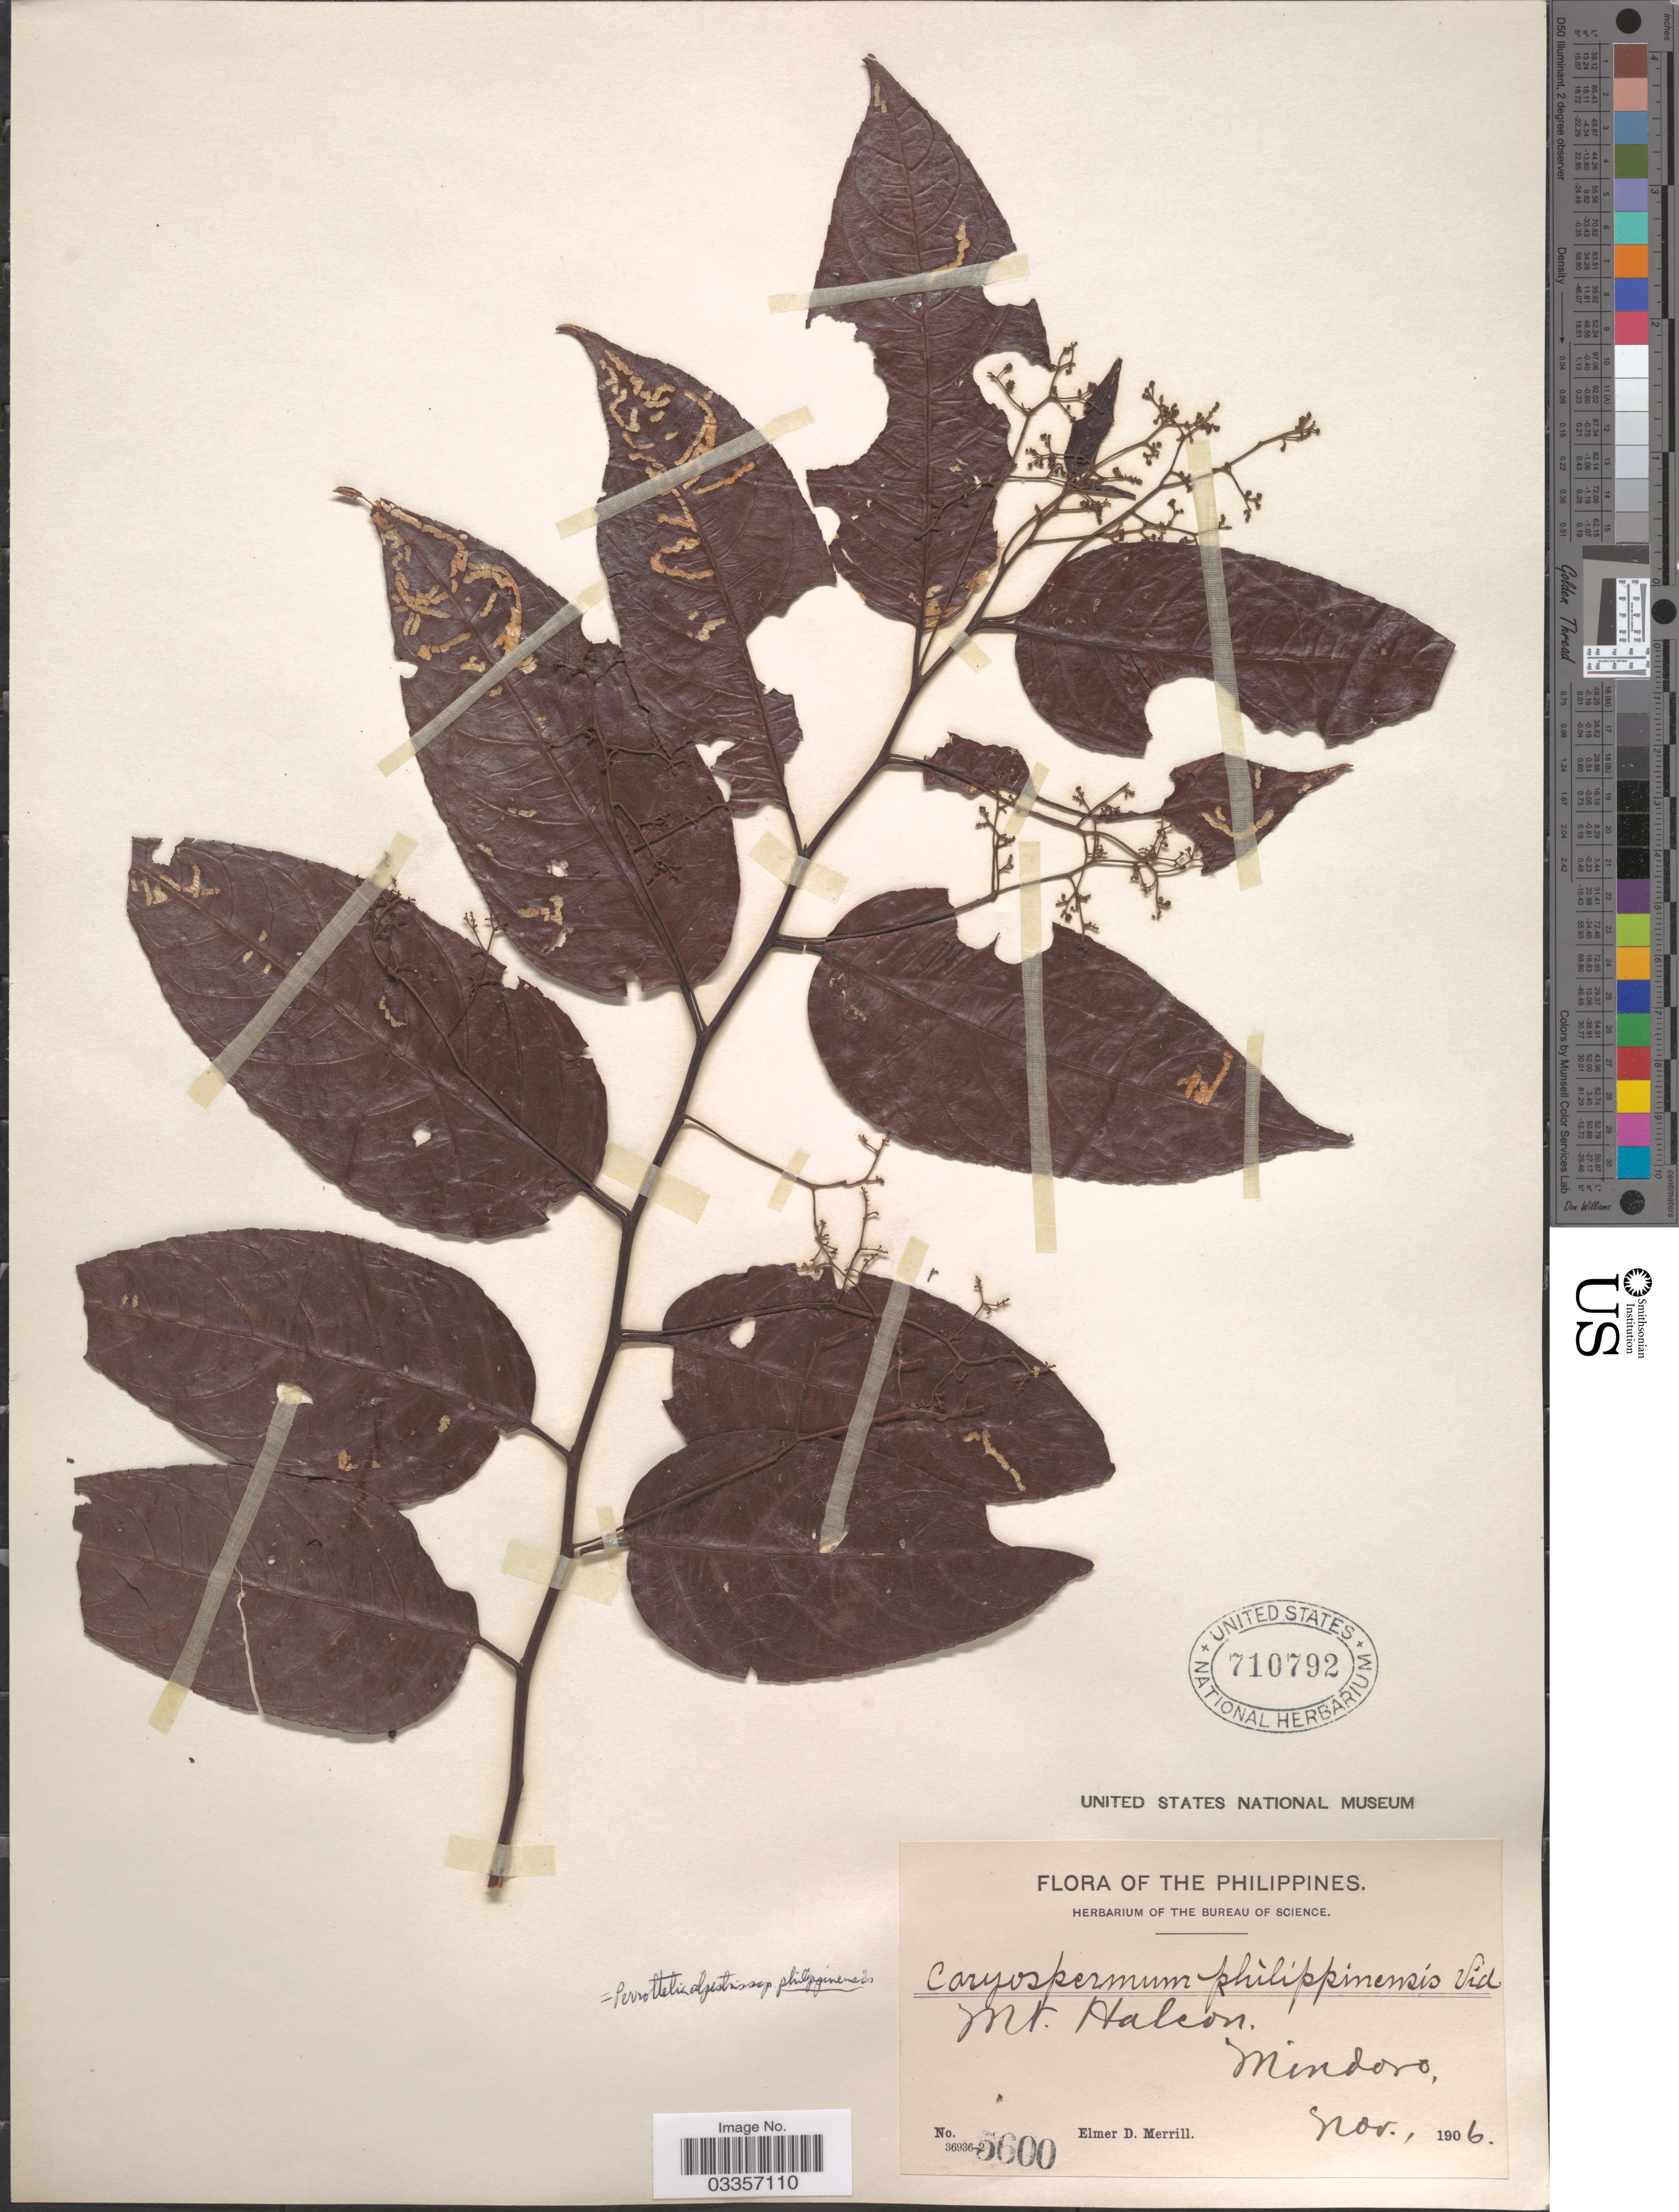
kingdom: Plantae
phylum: Tracheophyta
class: Magnoliopsida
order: Huerteales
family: Dipentodontaceae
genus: Perrottetia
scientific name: Perrottetia alpestris subsp. philippinensis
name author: (S. Vidal) Ding Hou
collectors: E. D. Merrill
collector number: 5600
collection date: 1906-11-01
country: Philippines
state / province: Mimaropa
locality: Mt. Halcon, Mindoro.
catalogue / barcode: US 710792